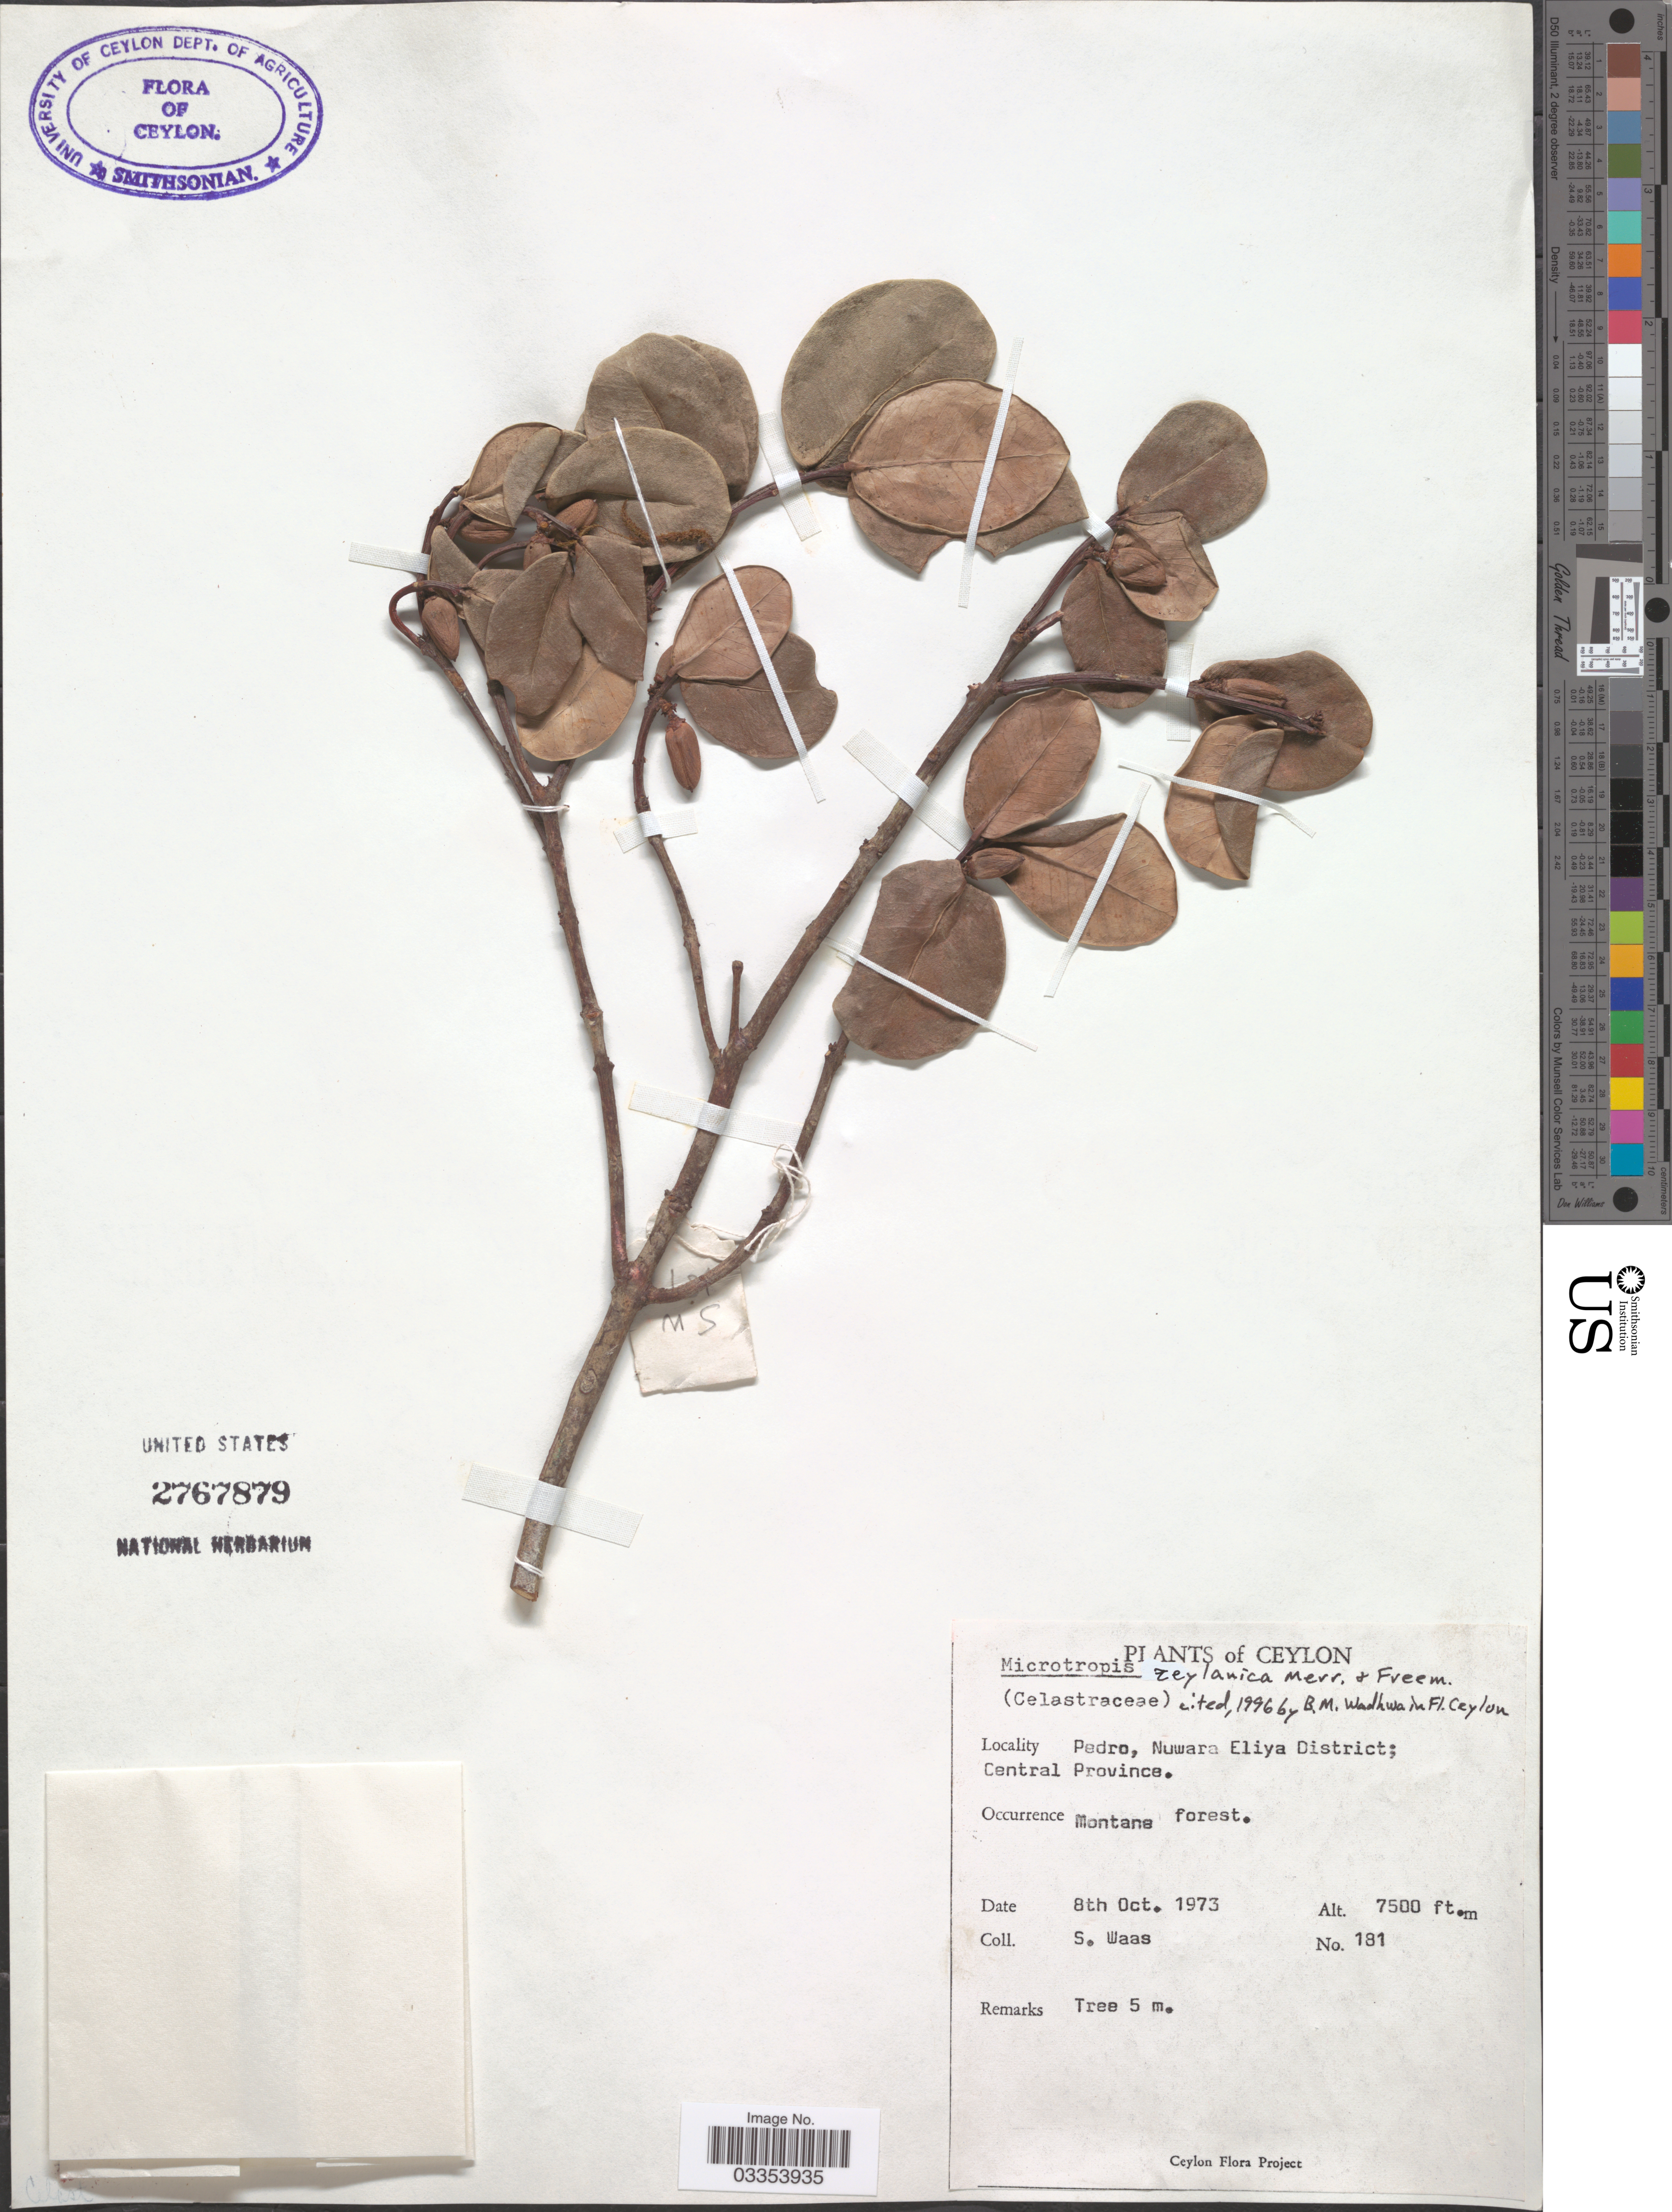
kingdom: Plantae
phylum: Tracheophyta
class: Magnoliopsida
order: Celastrales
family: Celastraceae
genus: Microtropis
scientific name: Microtropis zeylanica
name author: Merr. & F. L. Freeman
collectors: S. Waas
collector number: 181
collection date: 1973-10-08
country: Sri Lanka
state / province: Central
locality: Ceylon. Pedro, Nuwara Eliya District.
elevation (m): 2286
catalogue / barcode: US 2767879